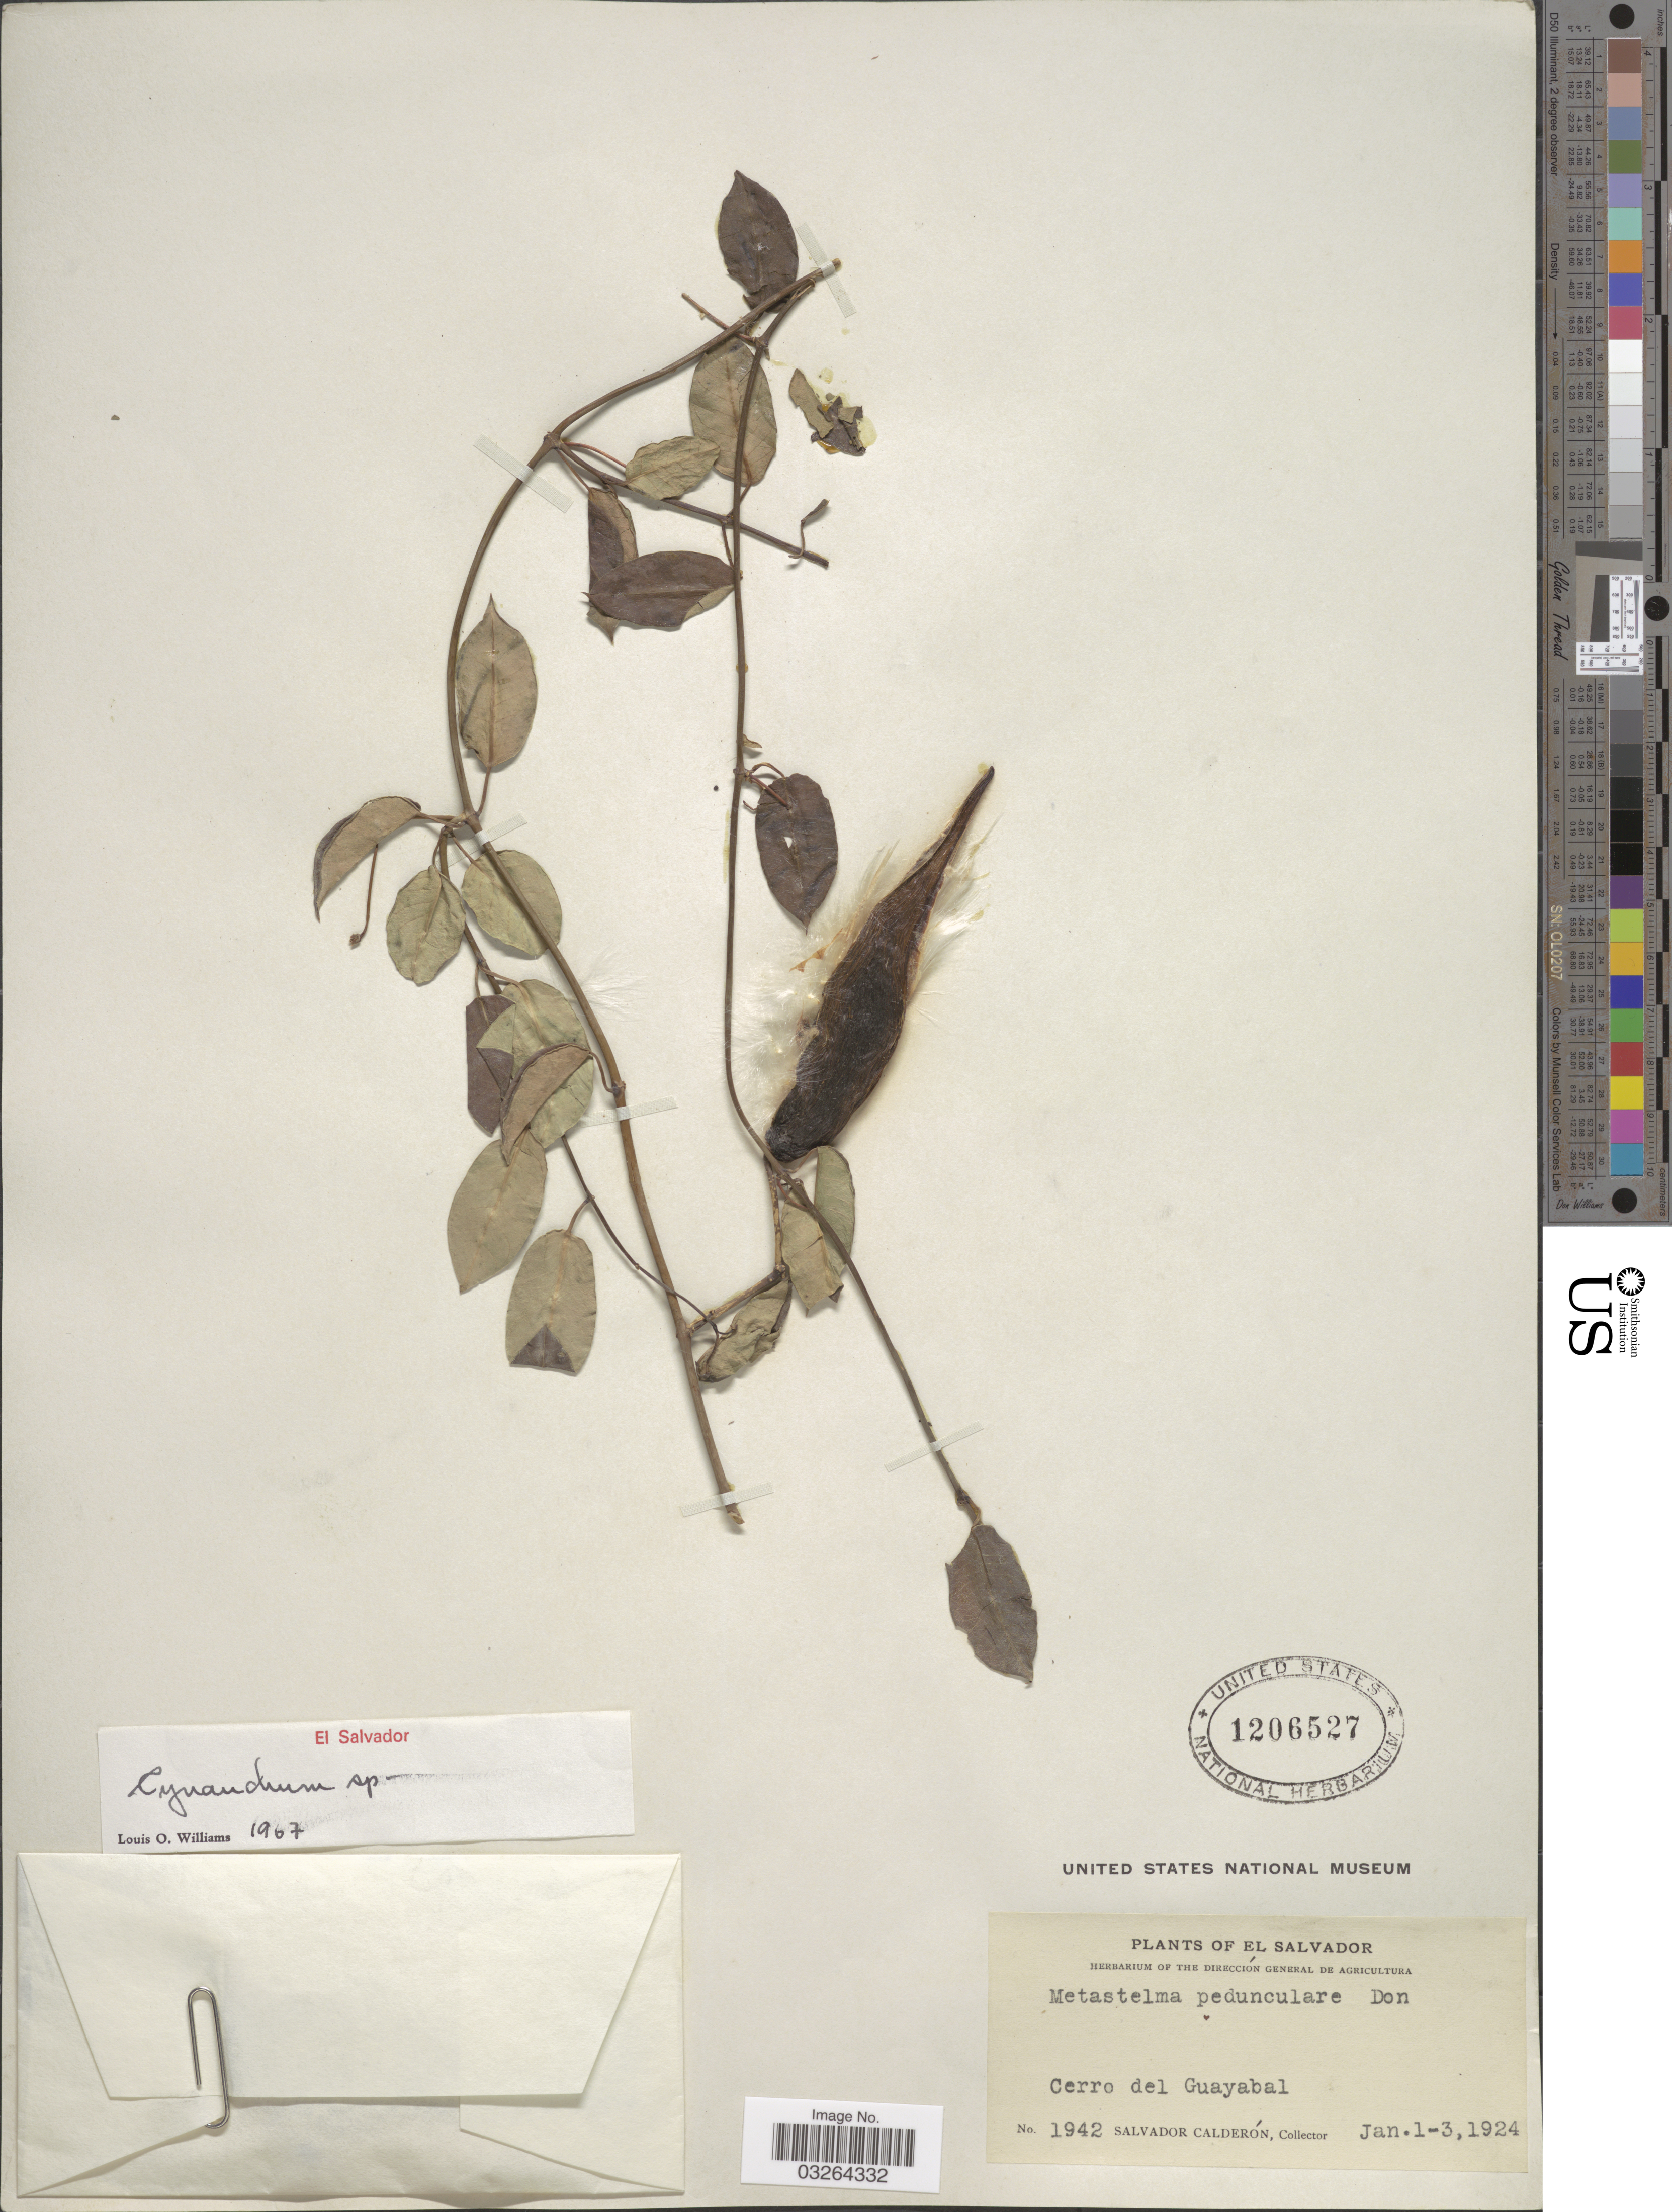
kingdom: Plantae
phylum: Tracheophyta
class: Magnoliopsida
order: Gentianales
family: Apocynaceae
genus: Cynanchum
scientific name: Cynanchum sp.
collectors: S. Calderón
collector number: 1942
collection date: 1924-01-01/1924-01-03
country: El Salvador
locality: Cerro del Guayabal.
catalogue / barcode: US 1206527